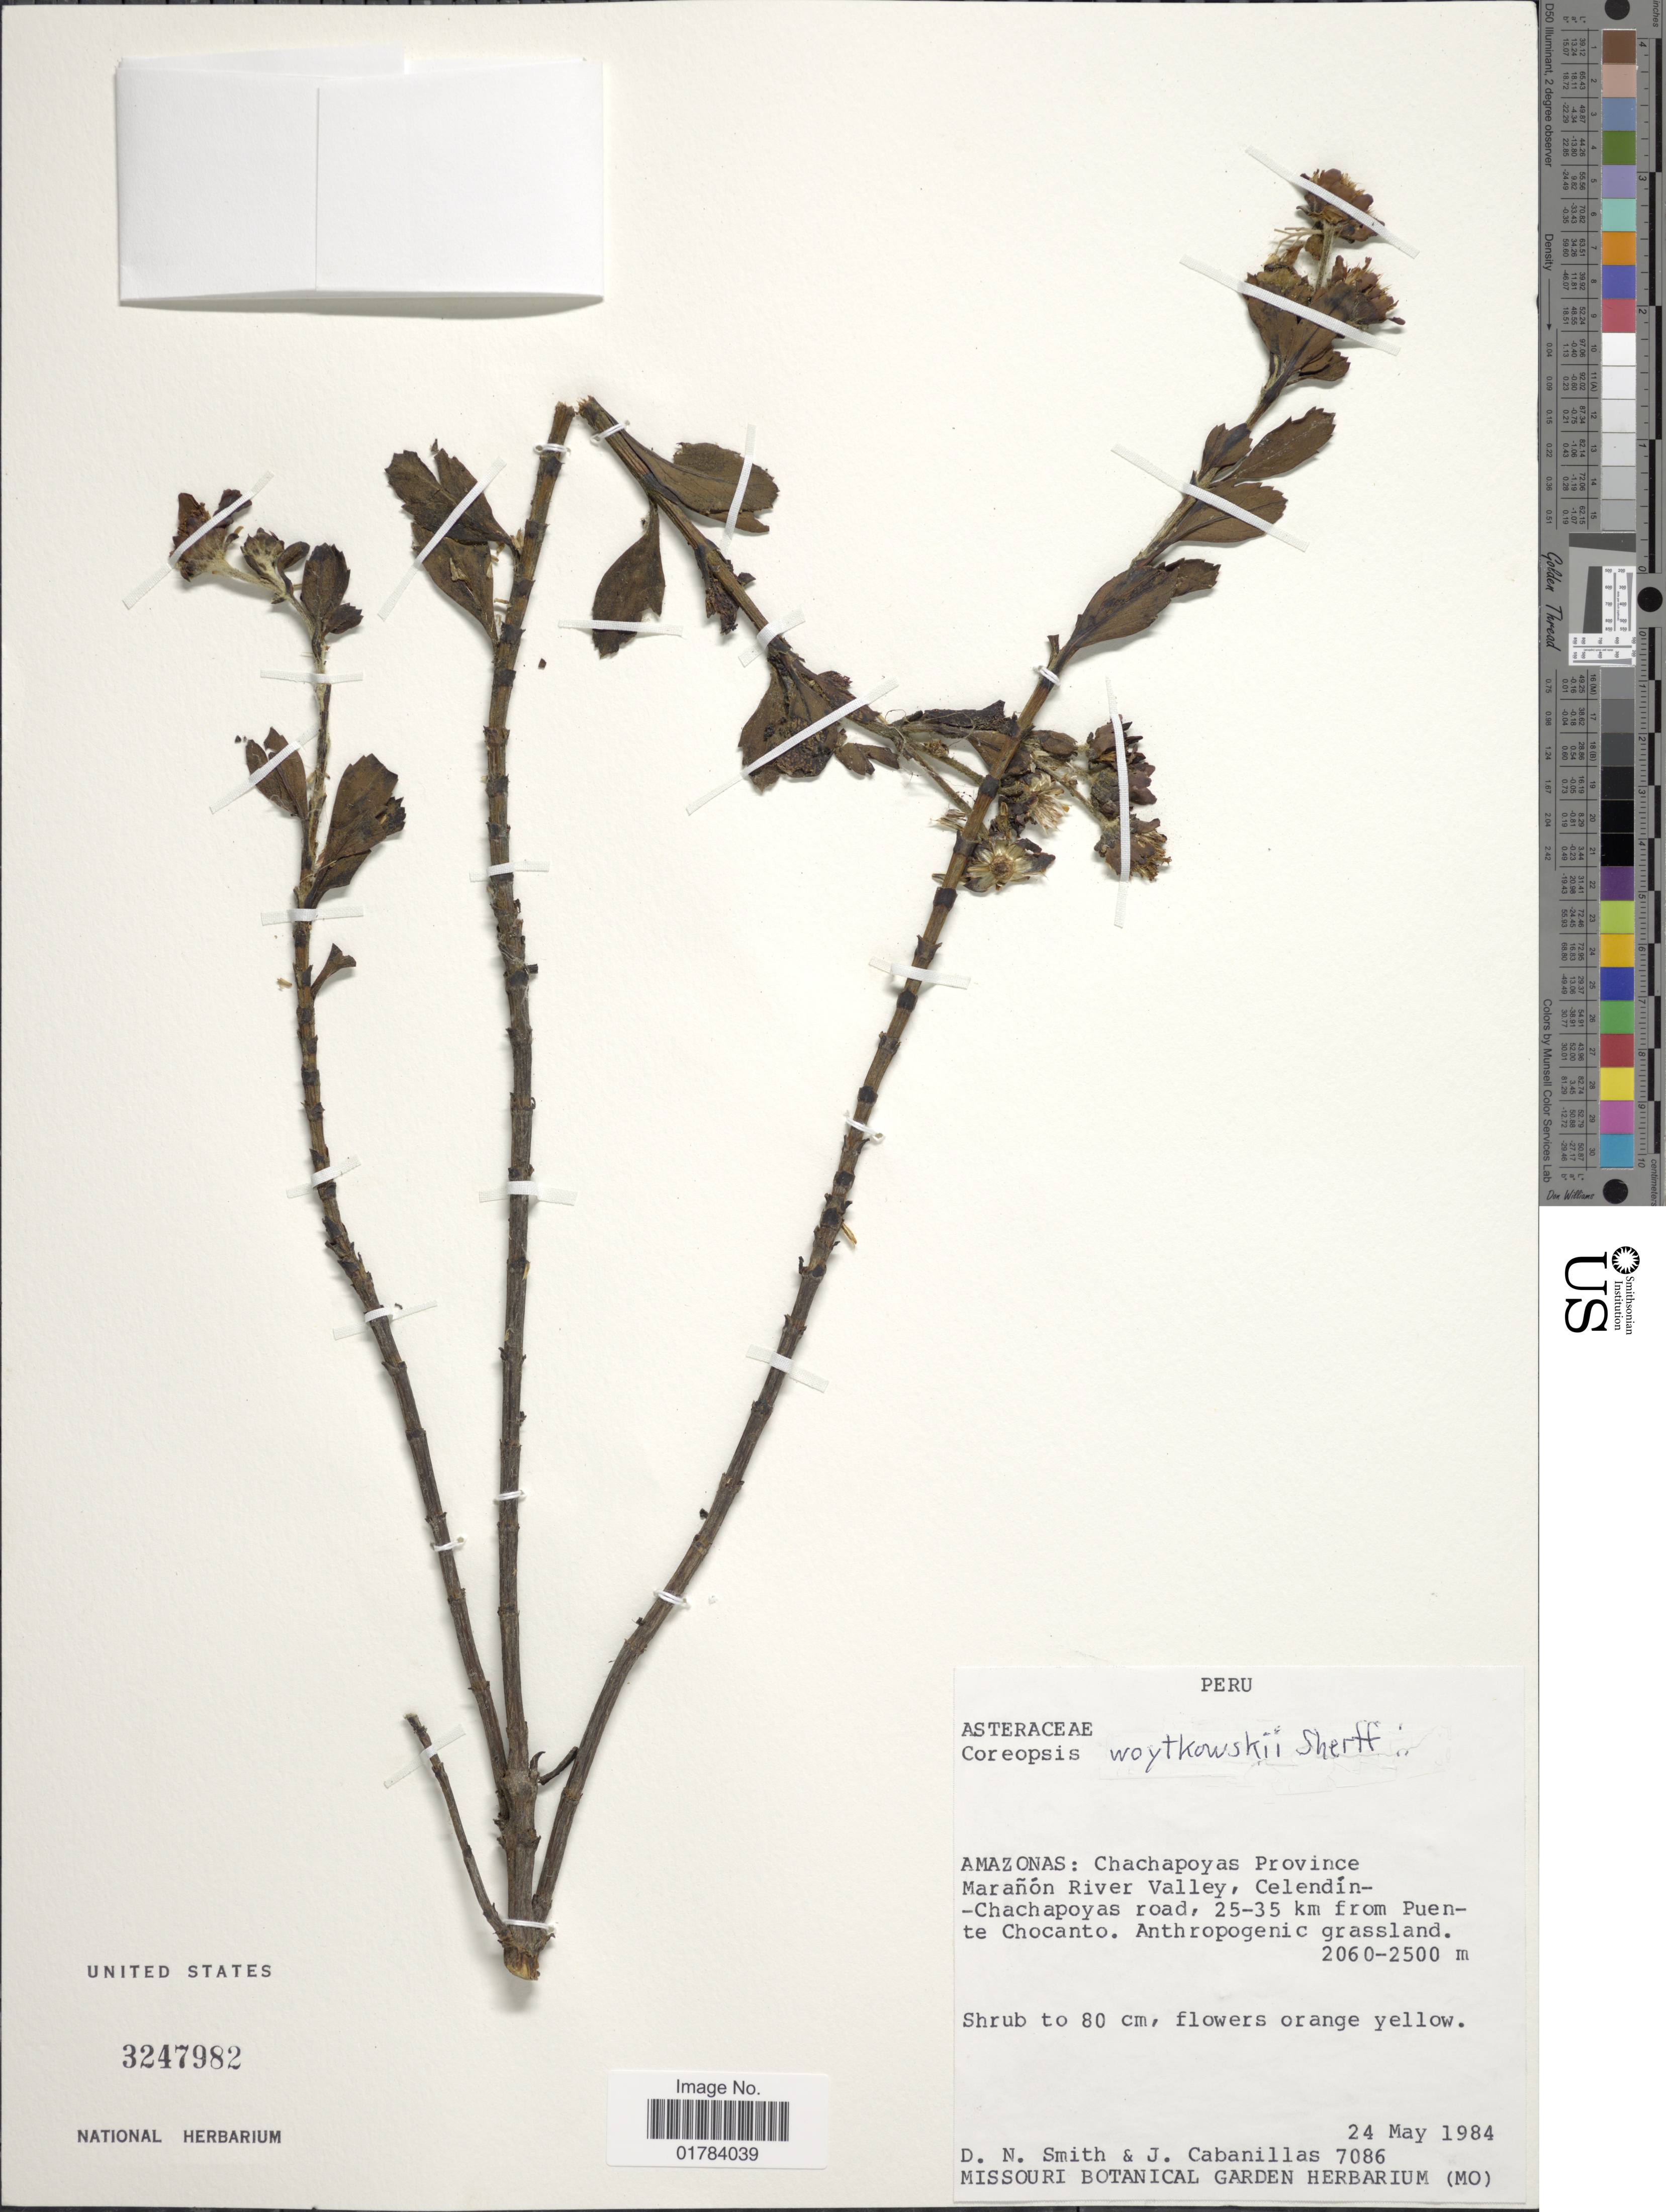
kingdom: Plantae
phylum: Tracheophyta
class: Magnoliopsida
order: Asterales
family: Asteraceae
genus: Coreopsis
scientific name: Coreopsis woytkowskii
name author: Sherff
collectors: D. Smith & J. Cabanillas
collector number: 7086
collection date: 1984-05-24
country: Peru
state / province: Amazonas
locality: Chachapoyas Province Maranon River Valley, Celendin-Chachapoyas road, 25-35 km from Puente Chocanto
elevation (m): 2060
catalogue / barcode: US 3247982